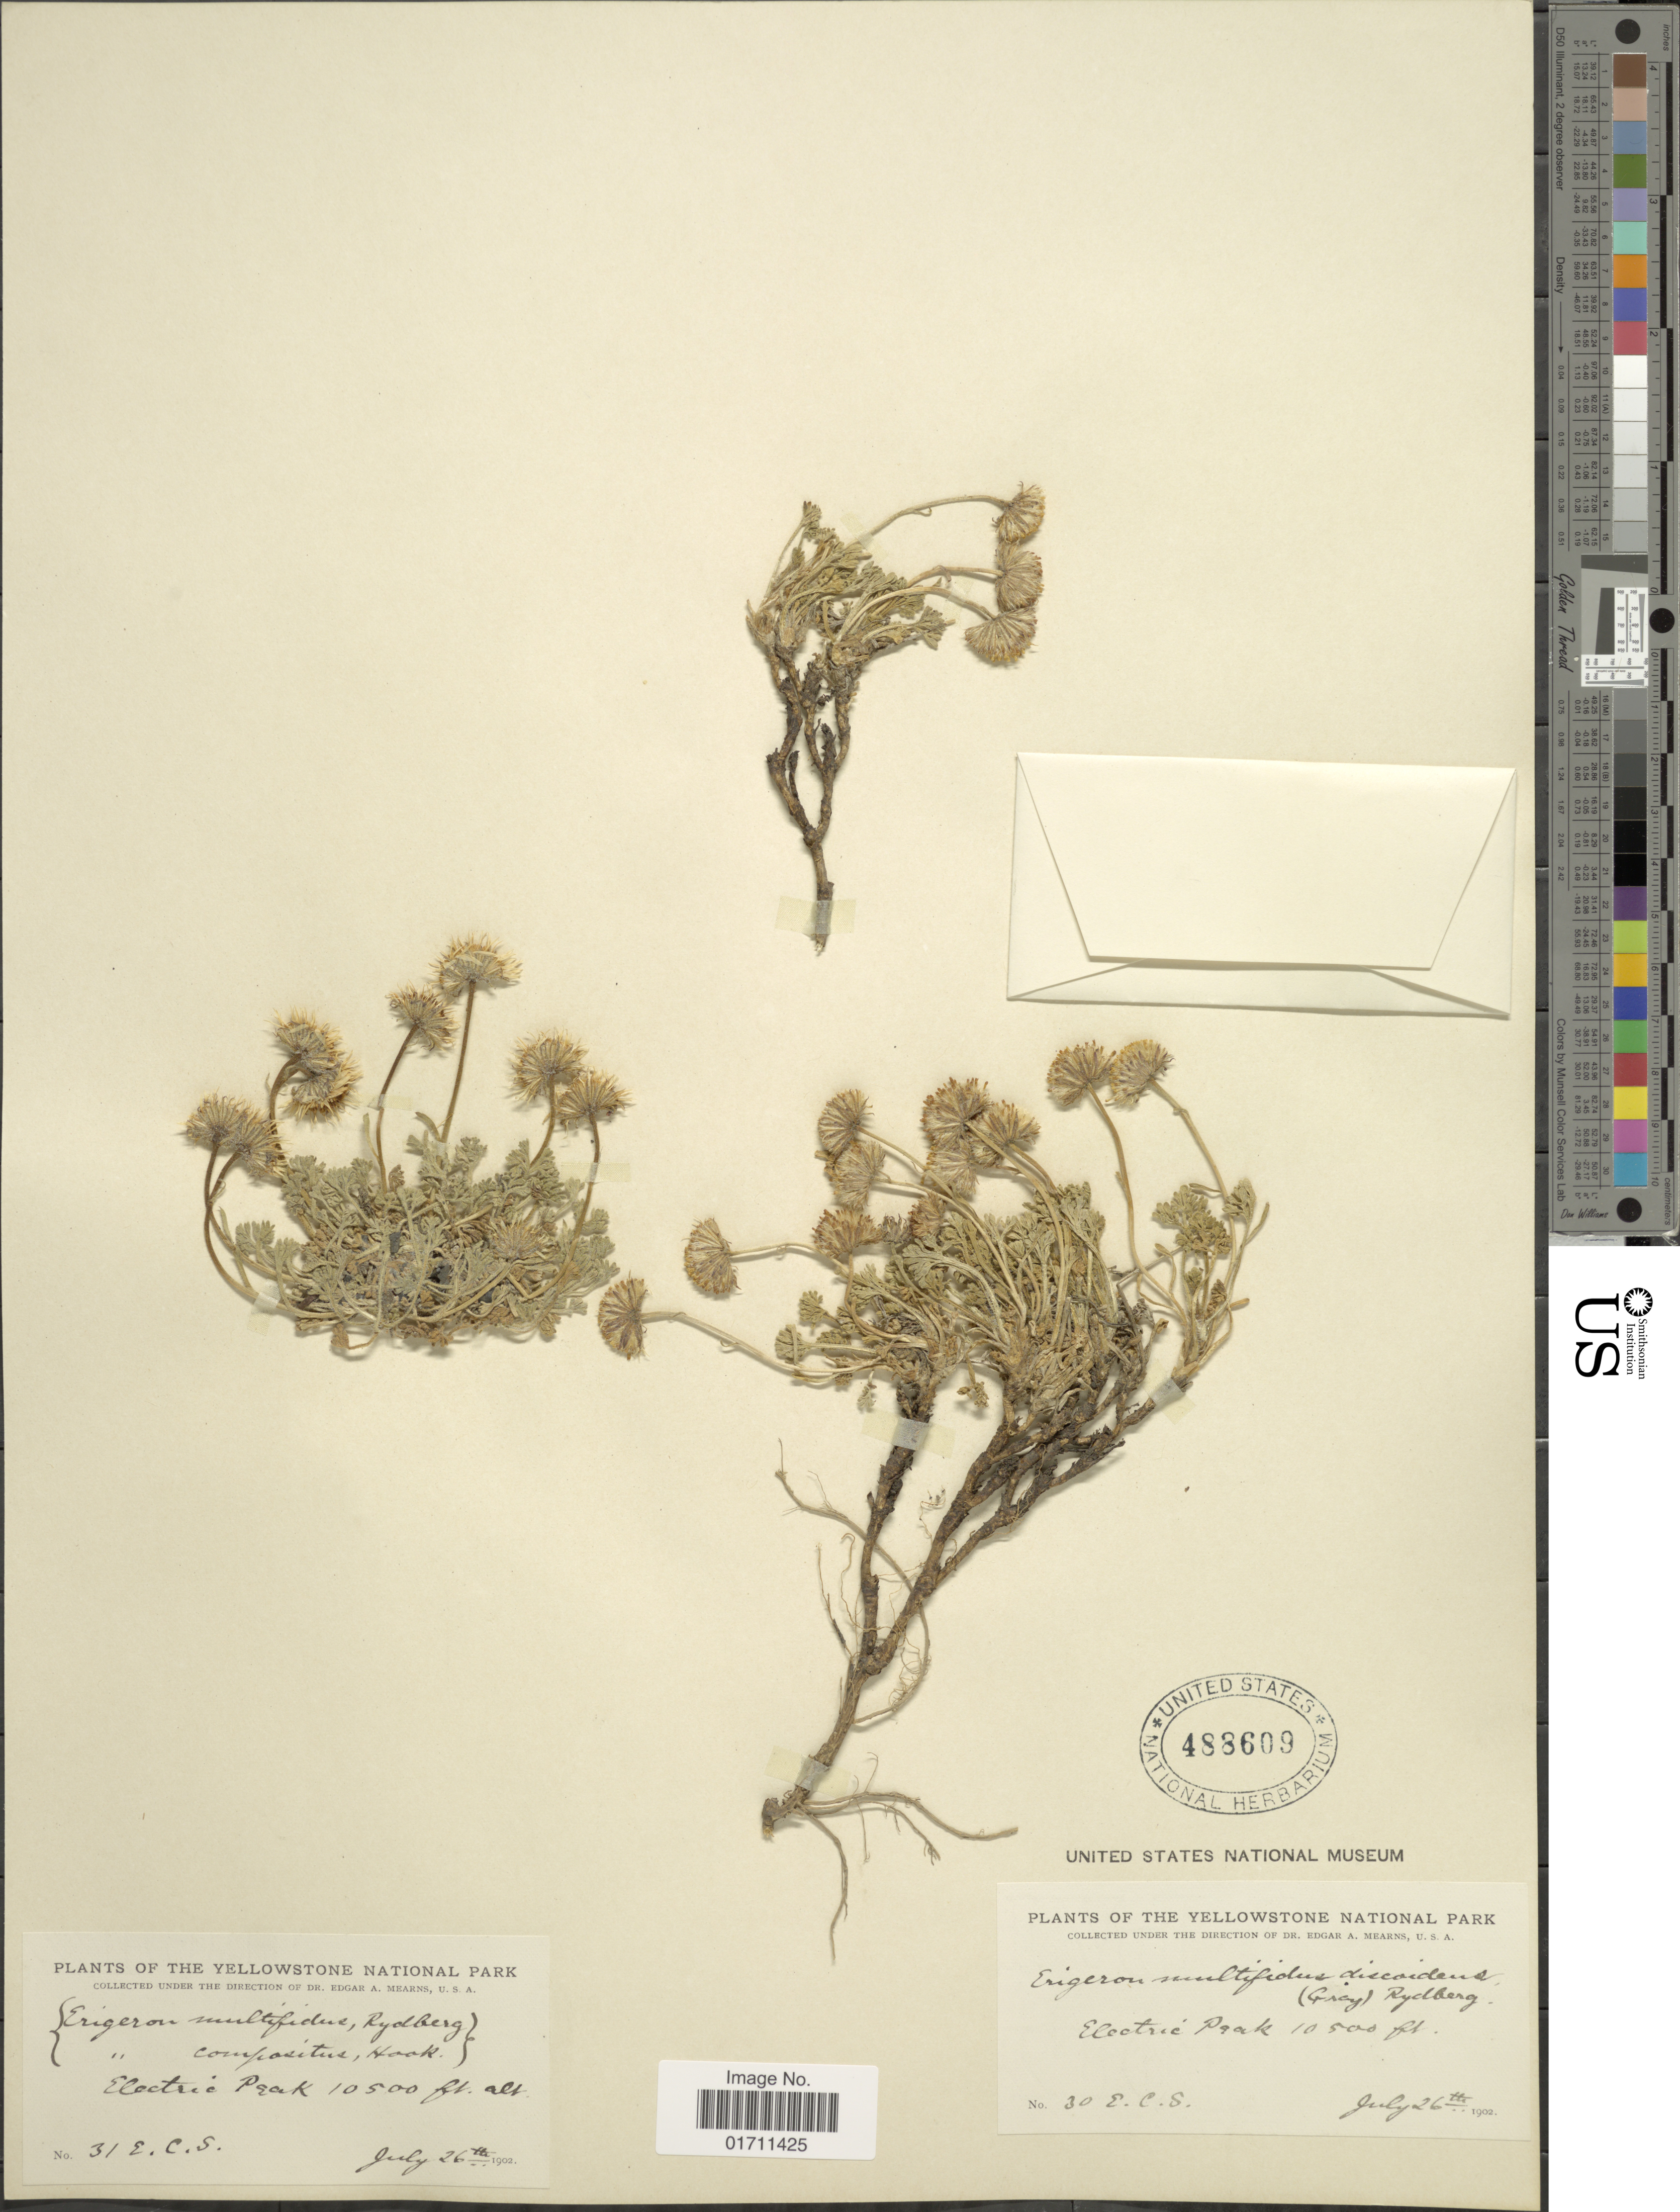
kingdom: Plantae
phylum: Tracheophyta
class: Magnoliopsida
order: Asterales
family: Asteraceae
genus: Erigeron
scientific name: Erigeron compositus subsp. discoideus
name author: (A. Gray) Piper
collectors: E. C. Smith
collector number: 31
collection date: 1902-07-26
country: United States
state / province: Montana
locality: The Yellowstone National Park, Electric Peak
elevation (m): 3200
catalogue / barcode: US 488609